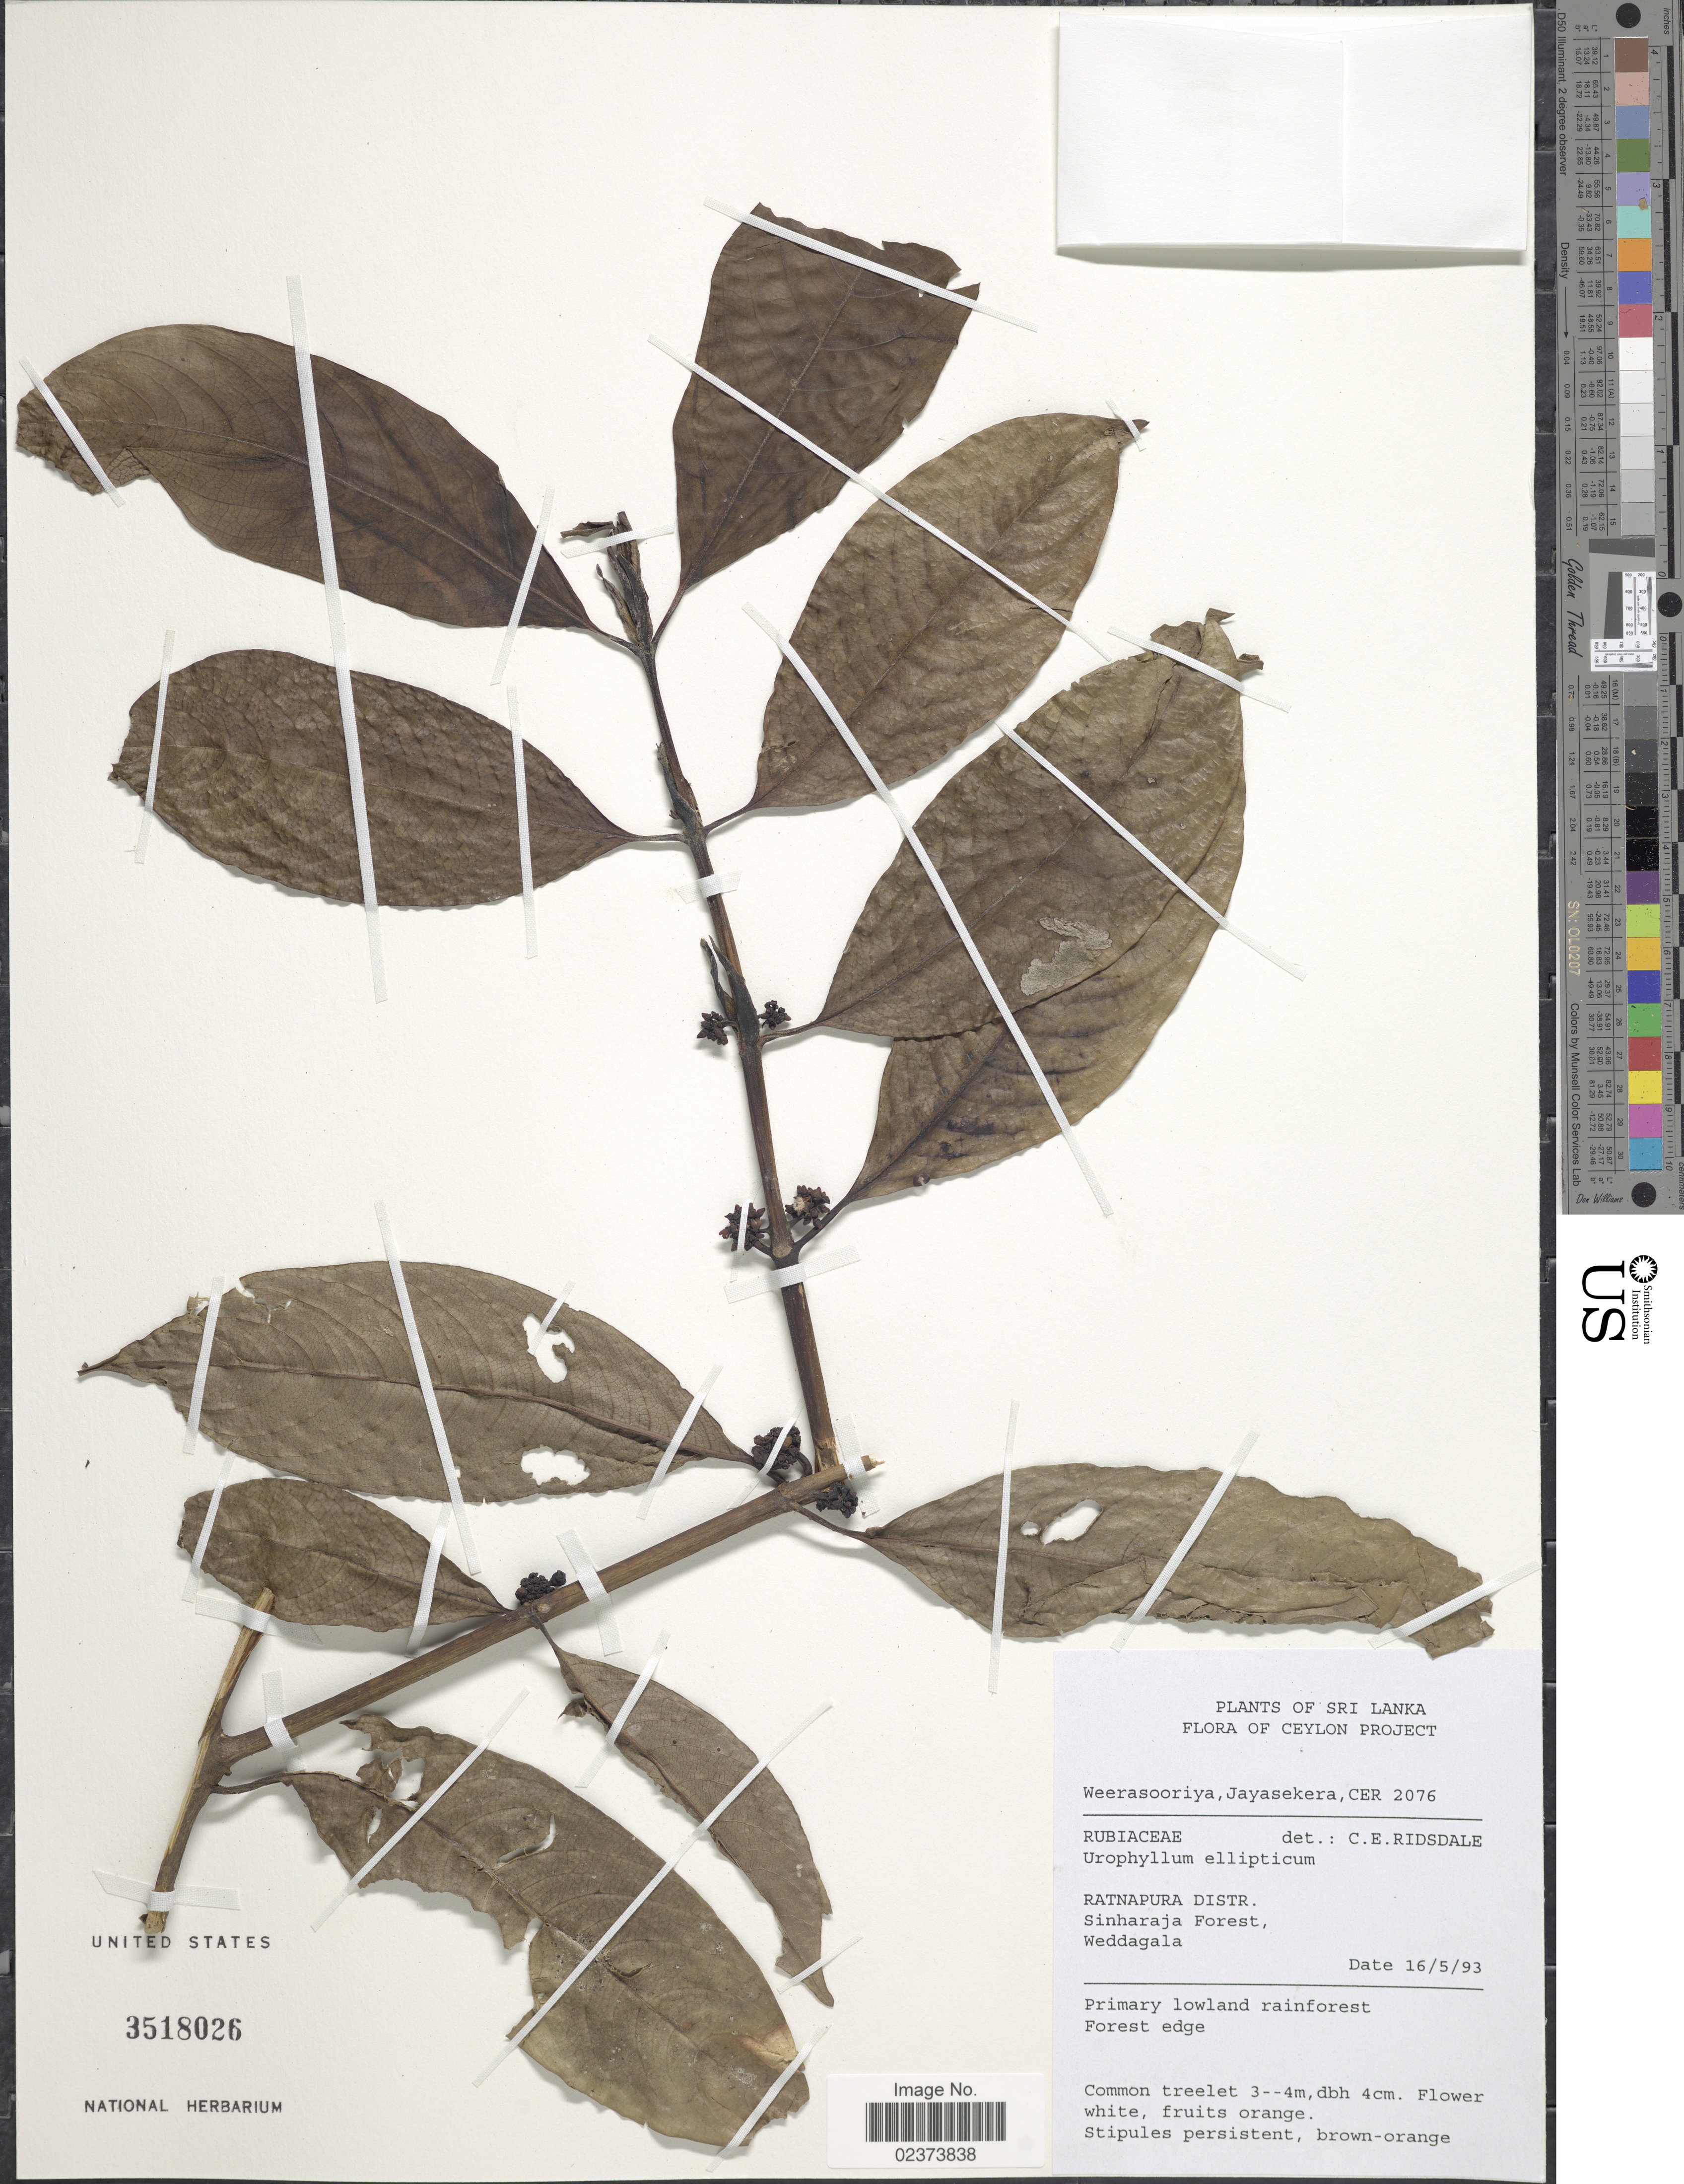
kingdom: Plantae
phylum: Tracheophyta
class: Magnoliopsida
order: Gentianales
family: Rubiaceae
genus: Urophyllum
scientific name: Urophyllum ellipticum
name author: (Wight) Thwaites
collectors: A. Weerasooriya & -. Jayasekera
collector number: CER 2076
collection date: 1993-05-16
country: Sri Lanka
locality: Ceylon, Ratnapura Distr., Sinharaja Forest, Weddagala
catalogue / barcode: US 3518026